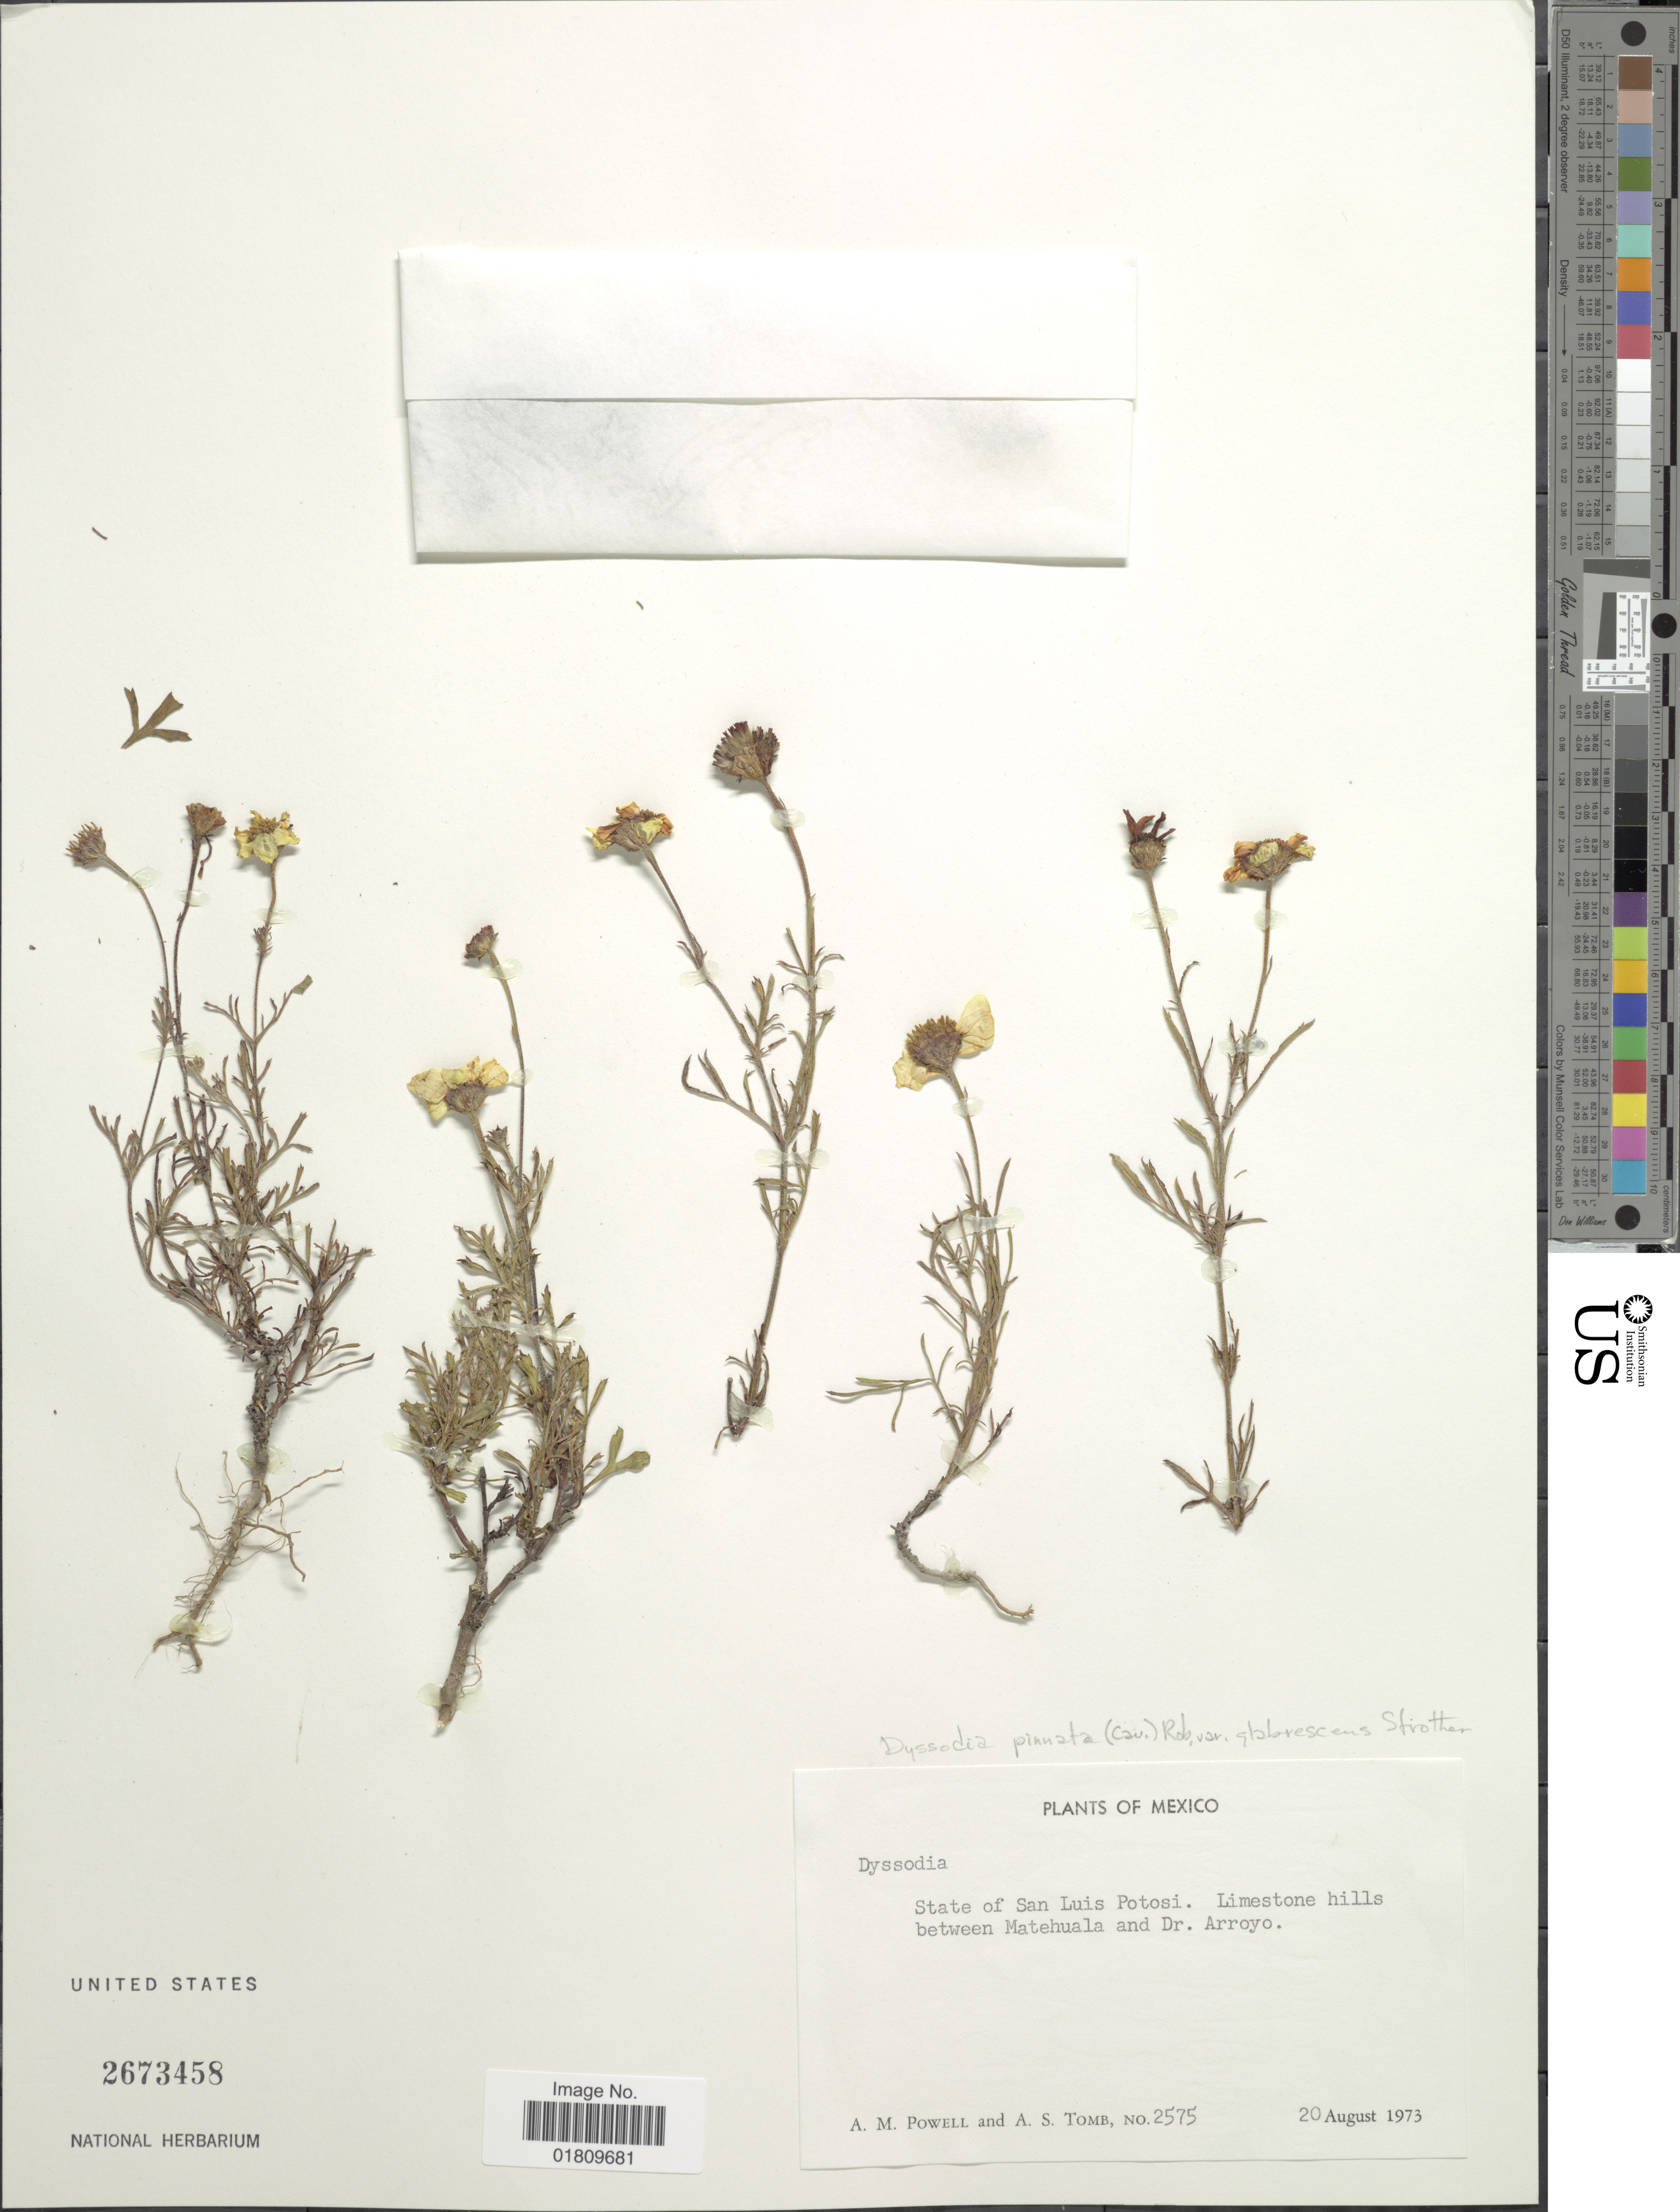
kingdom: Plantae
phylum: Tracheophyta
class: Magnoliopsida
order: Asterales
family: Asteraceae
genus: Dyssodia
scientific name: Dyssodia pinnata var. glabrescens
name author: Strother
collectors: A. M. Powell & A. Tomb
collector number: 2575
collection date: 1973-08-20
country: Mexico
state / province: San Luis Potosí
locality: Limestone hills between Matehuala and Dr. Arroyo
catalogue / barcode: US 2673458